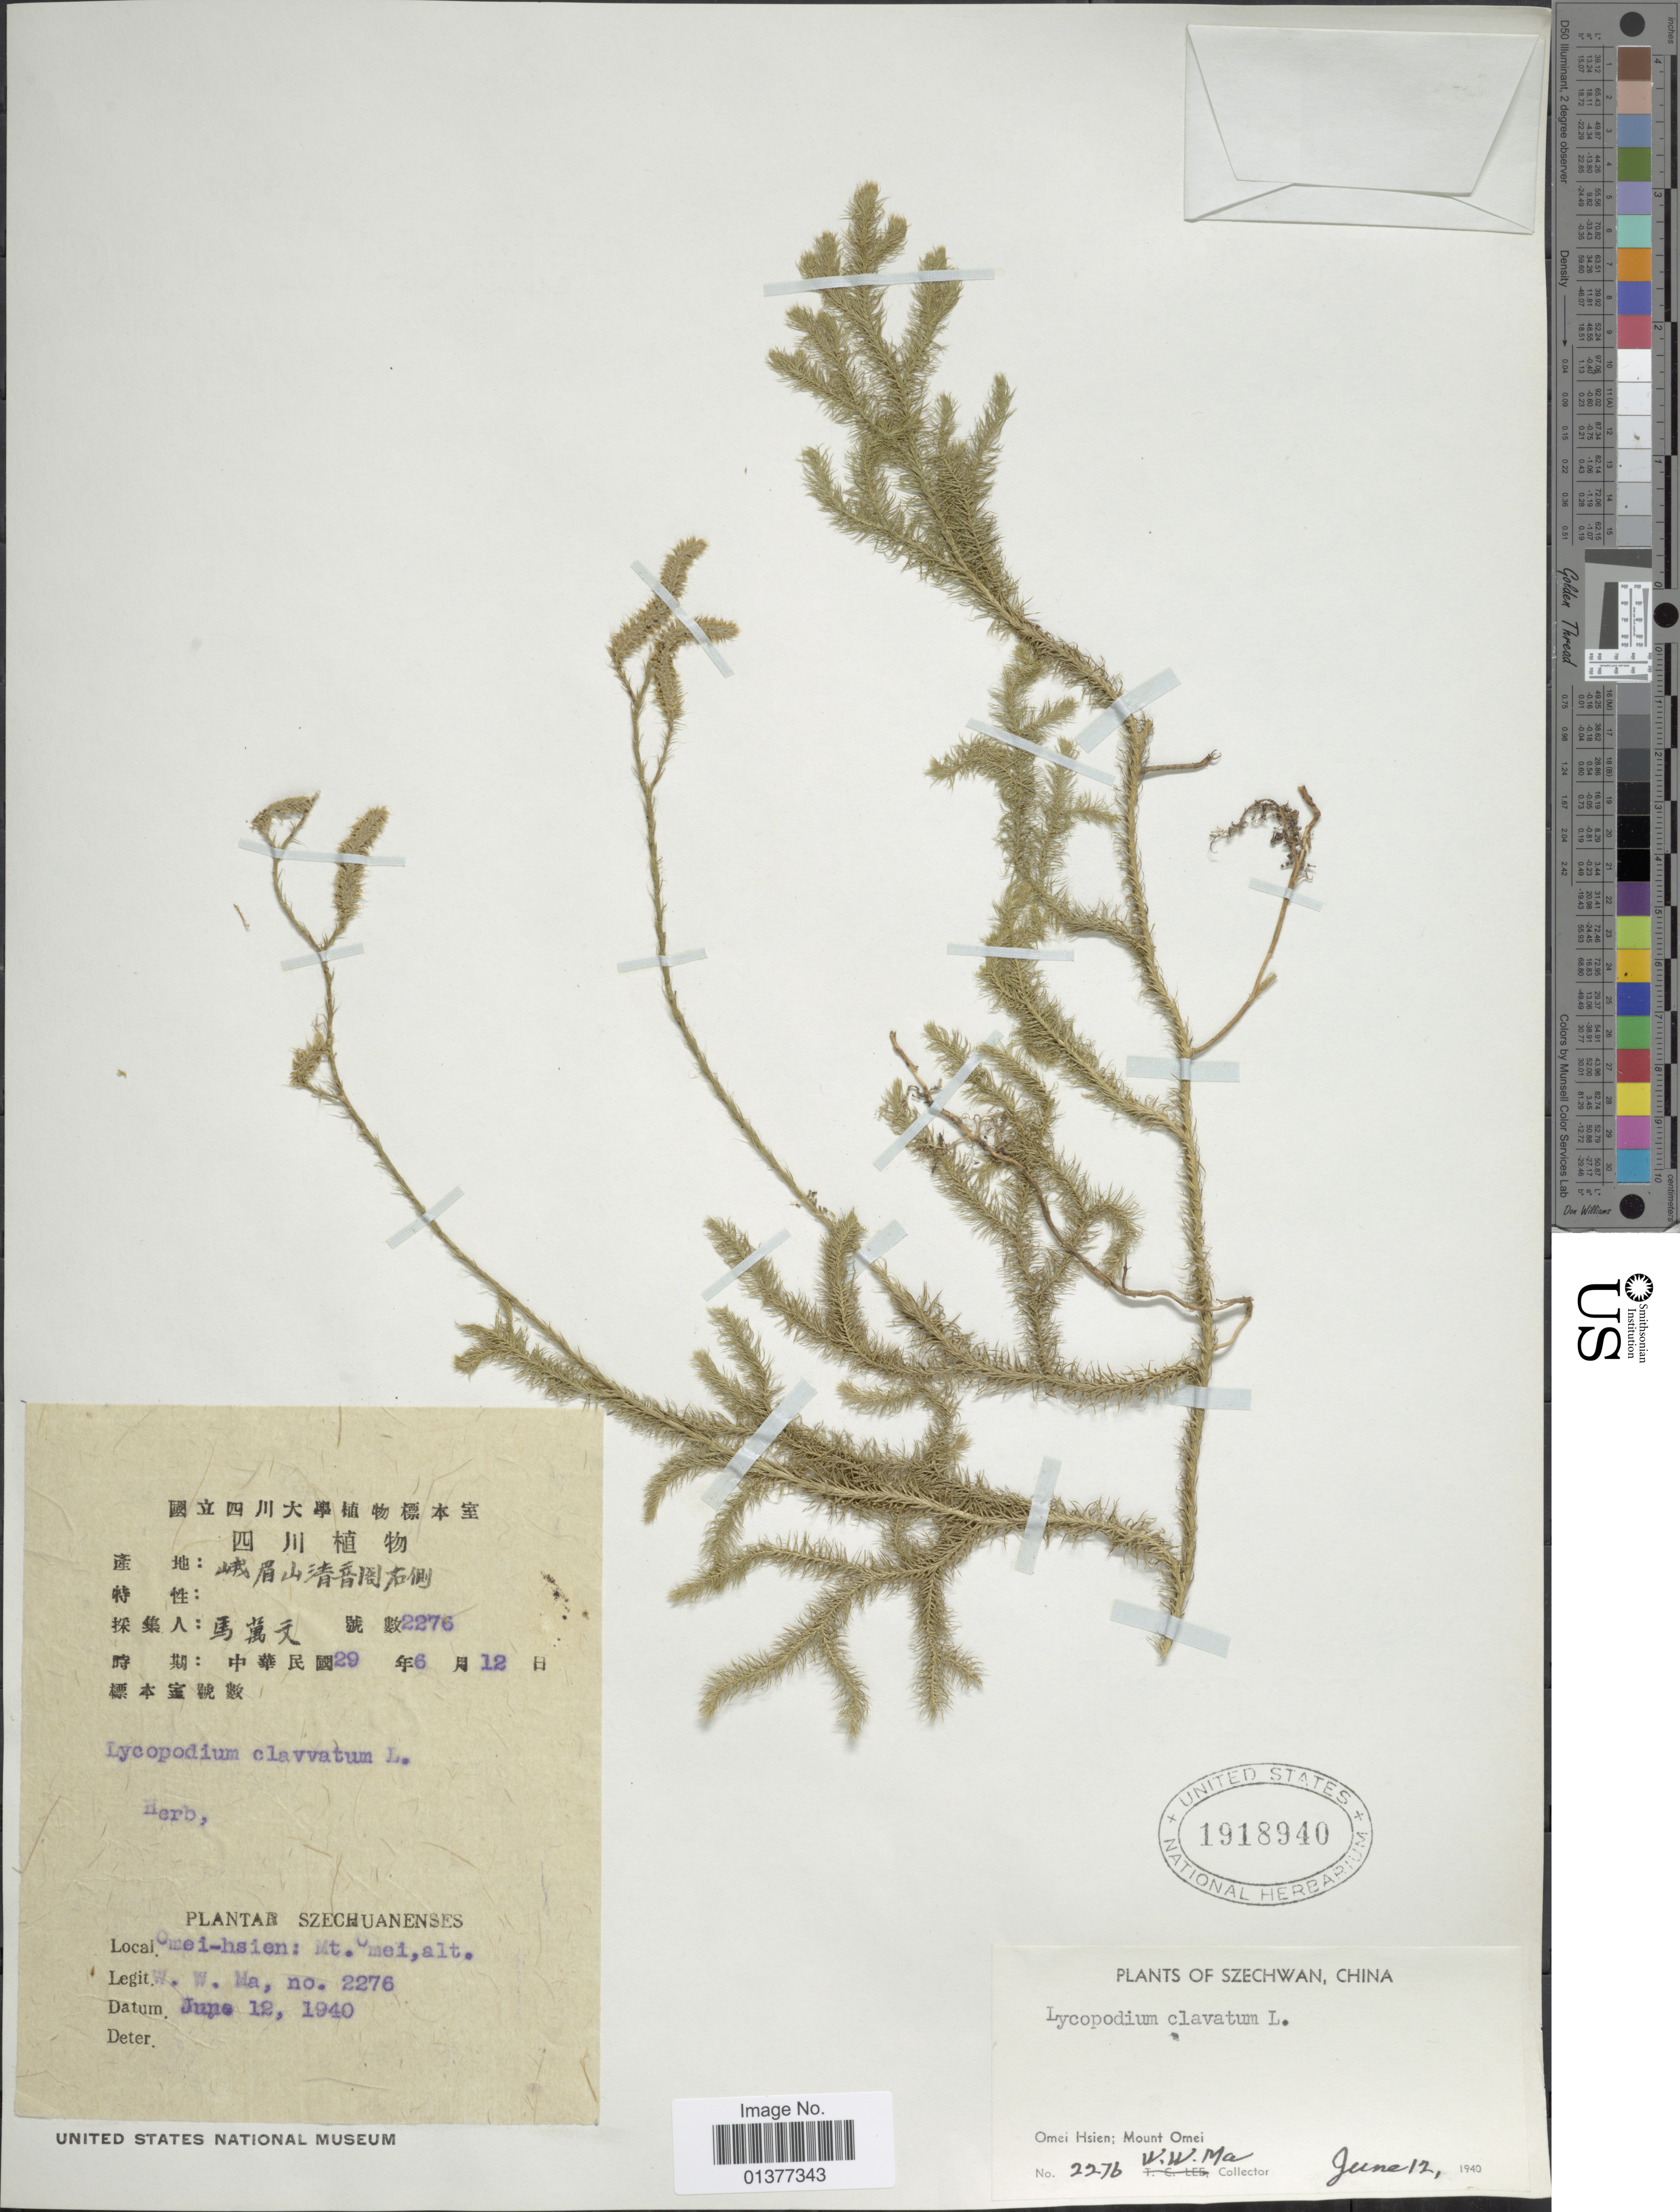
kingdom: Plantae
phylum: Tracheophyta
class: Lycopodiopsida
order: Lycopodiales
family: Lycopodiaceae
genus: Lycopodium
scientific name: Lycopodium clavatum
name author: L.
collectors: W. Ma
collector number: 2276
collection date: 1940-06-12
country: China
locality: Omei Hsien: Mount Omei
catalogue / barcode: US 1918940